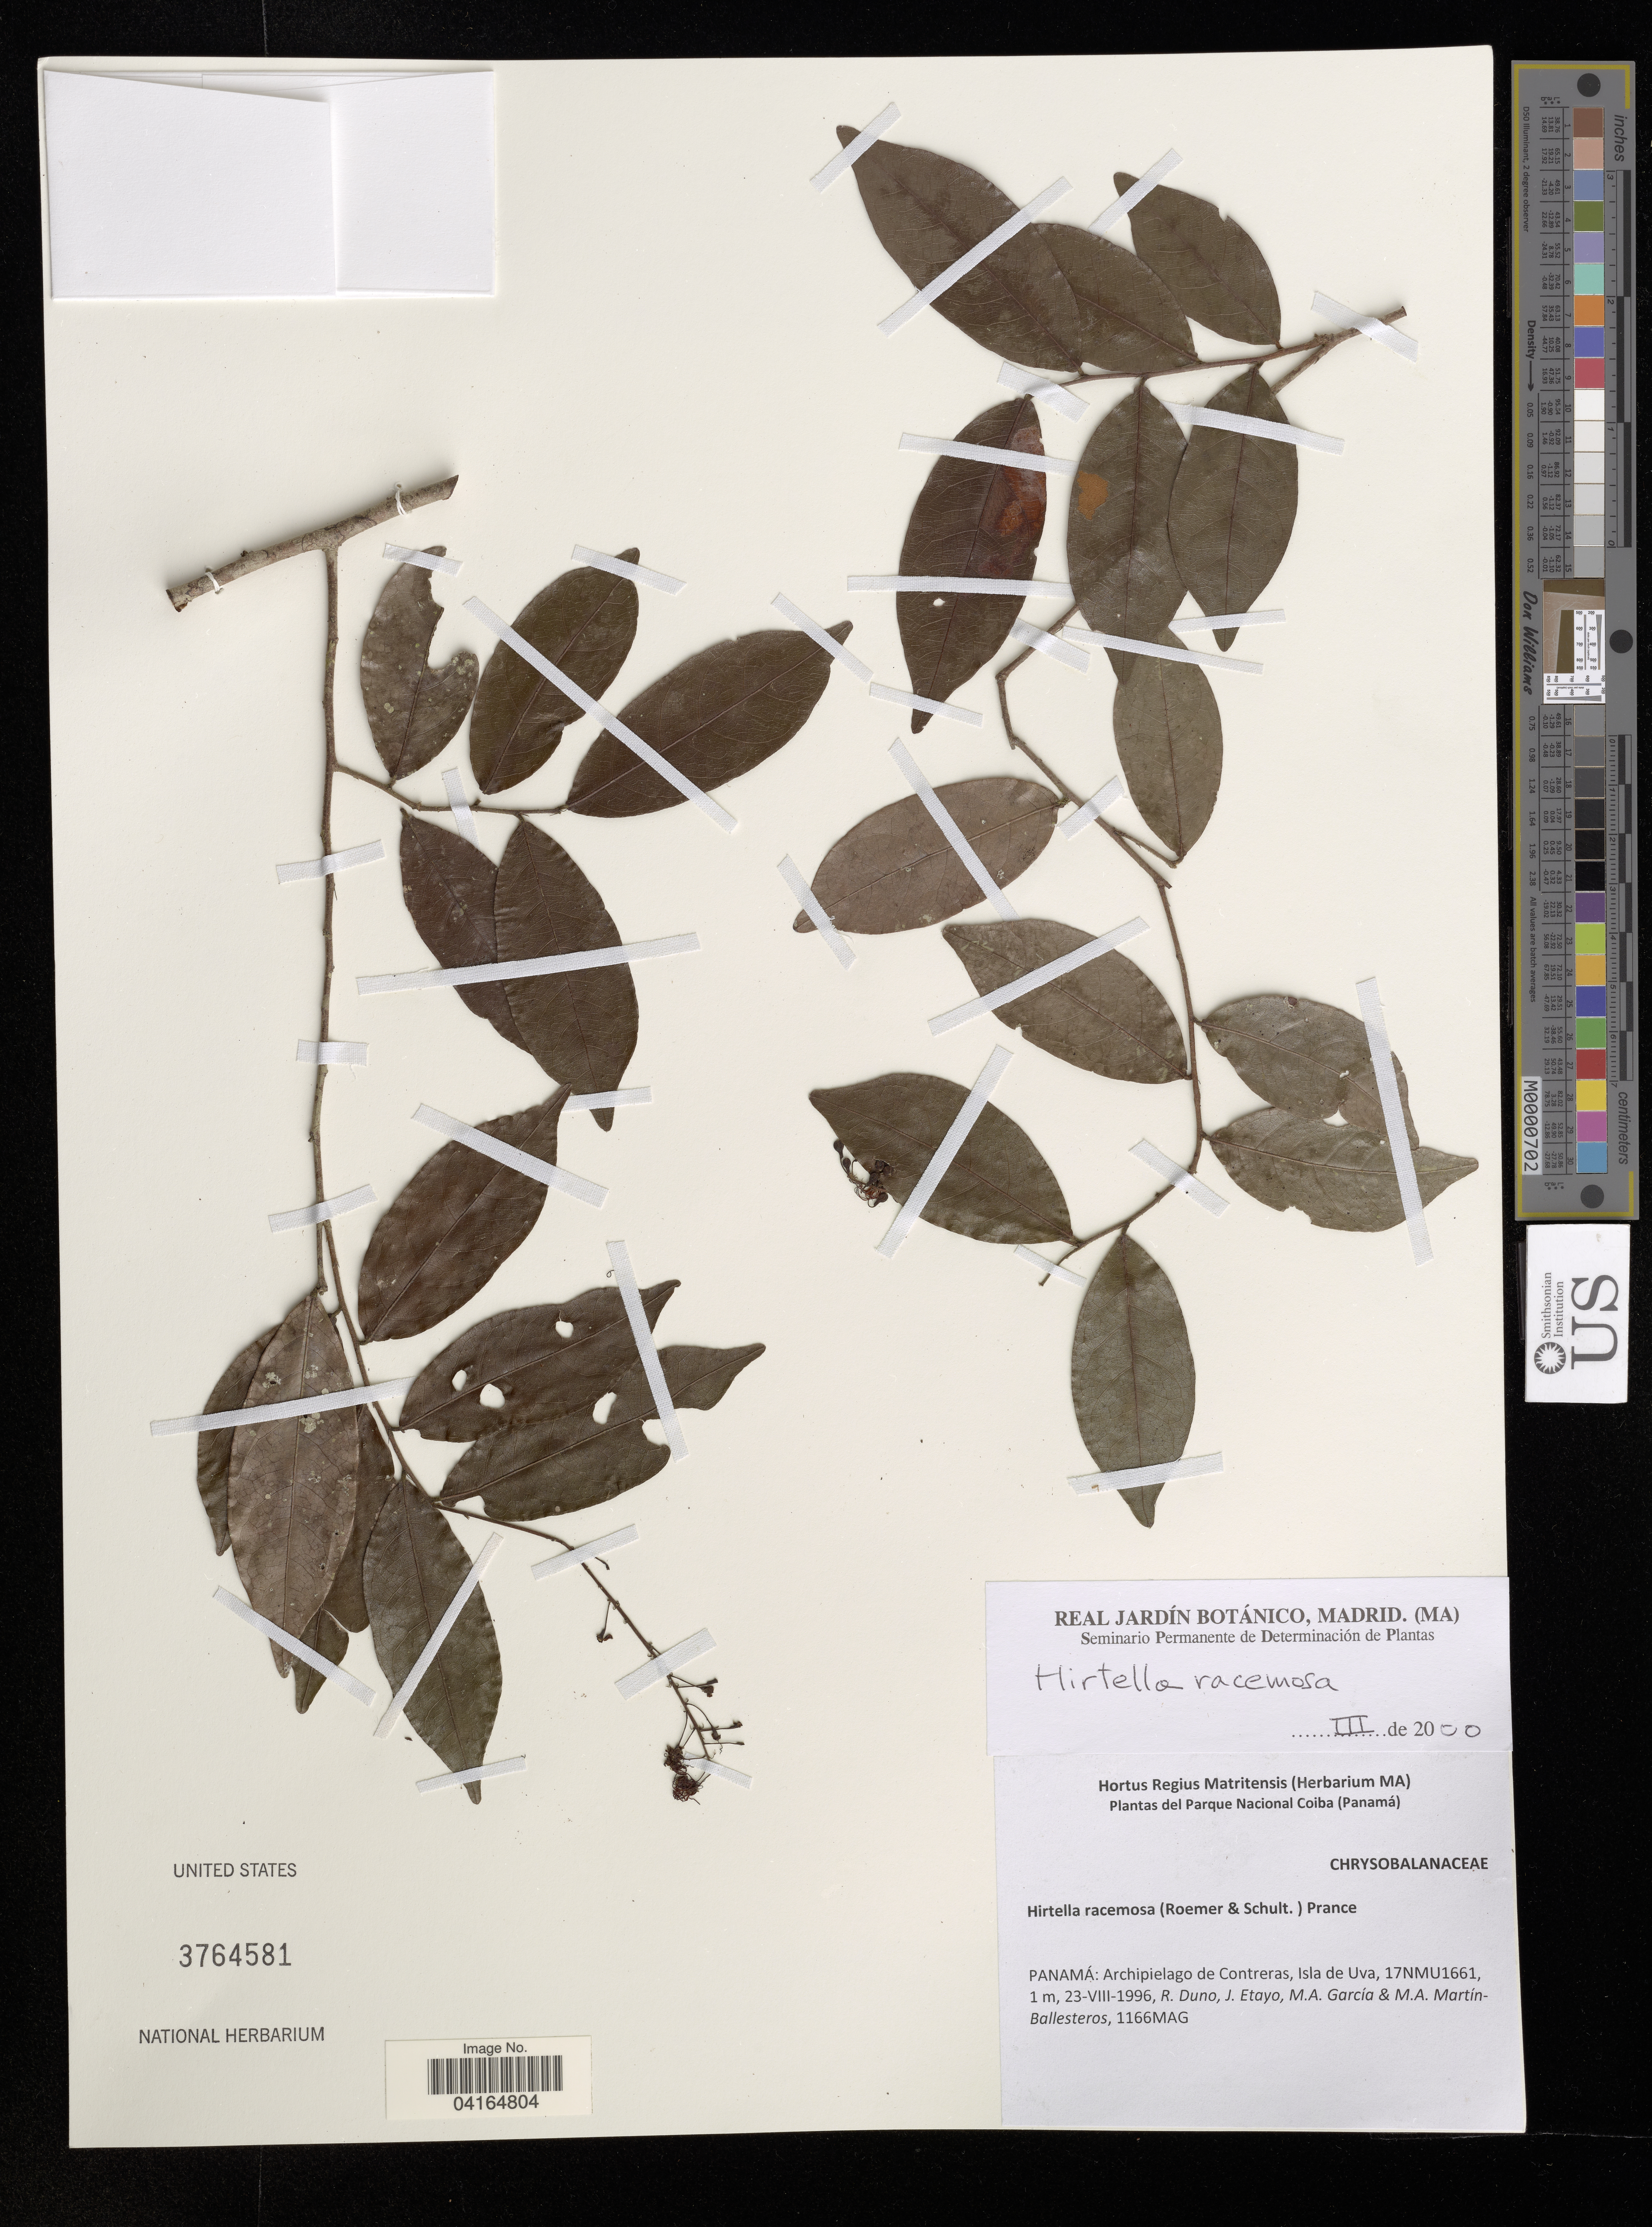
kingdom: Plantae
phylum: Tracheophyta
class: Magnoliopsida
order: Malpighiales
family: Chrysobalanaceae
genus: Hirtella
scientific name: Hirtella racemosa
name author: Lam.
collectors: R. Duno, J. Etayo, M. A. García & M. Martin Ballesteros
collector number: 1166MAG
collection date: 1996-08-23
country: Panama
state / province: Panamá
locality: Archipielago de Contreras, Isla de Uva.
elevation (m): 1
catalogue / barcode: US 3764581